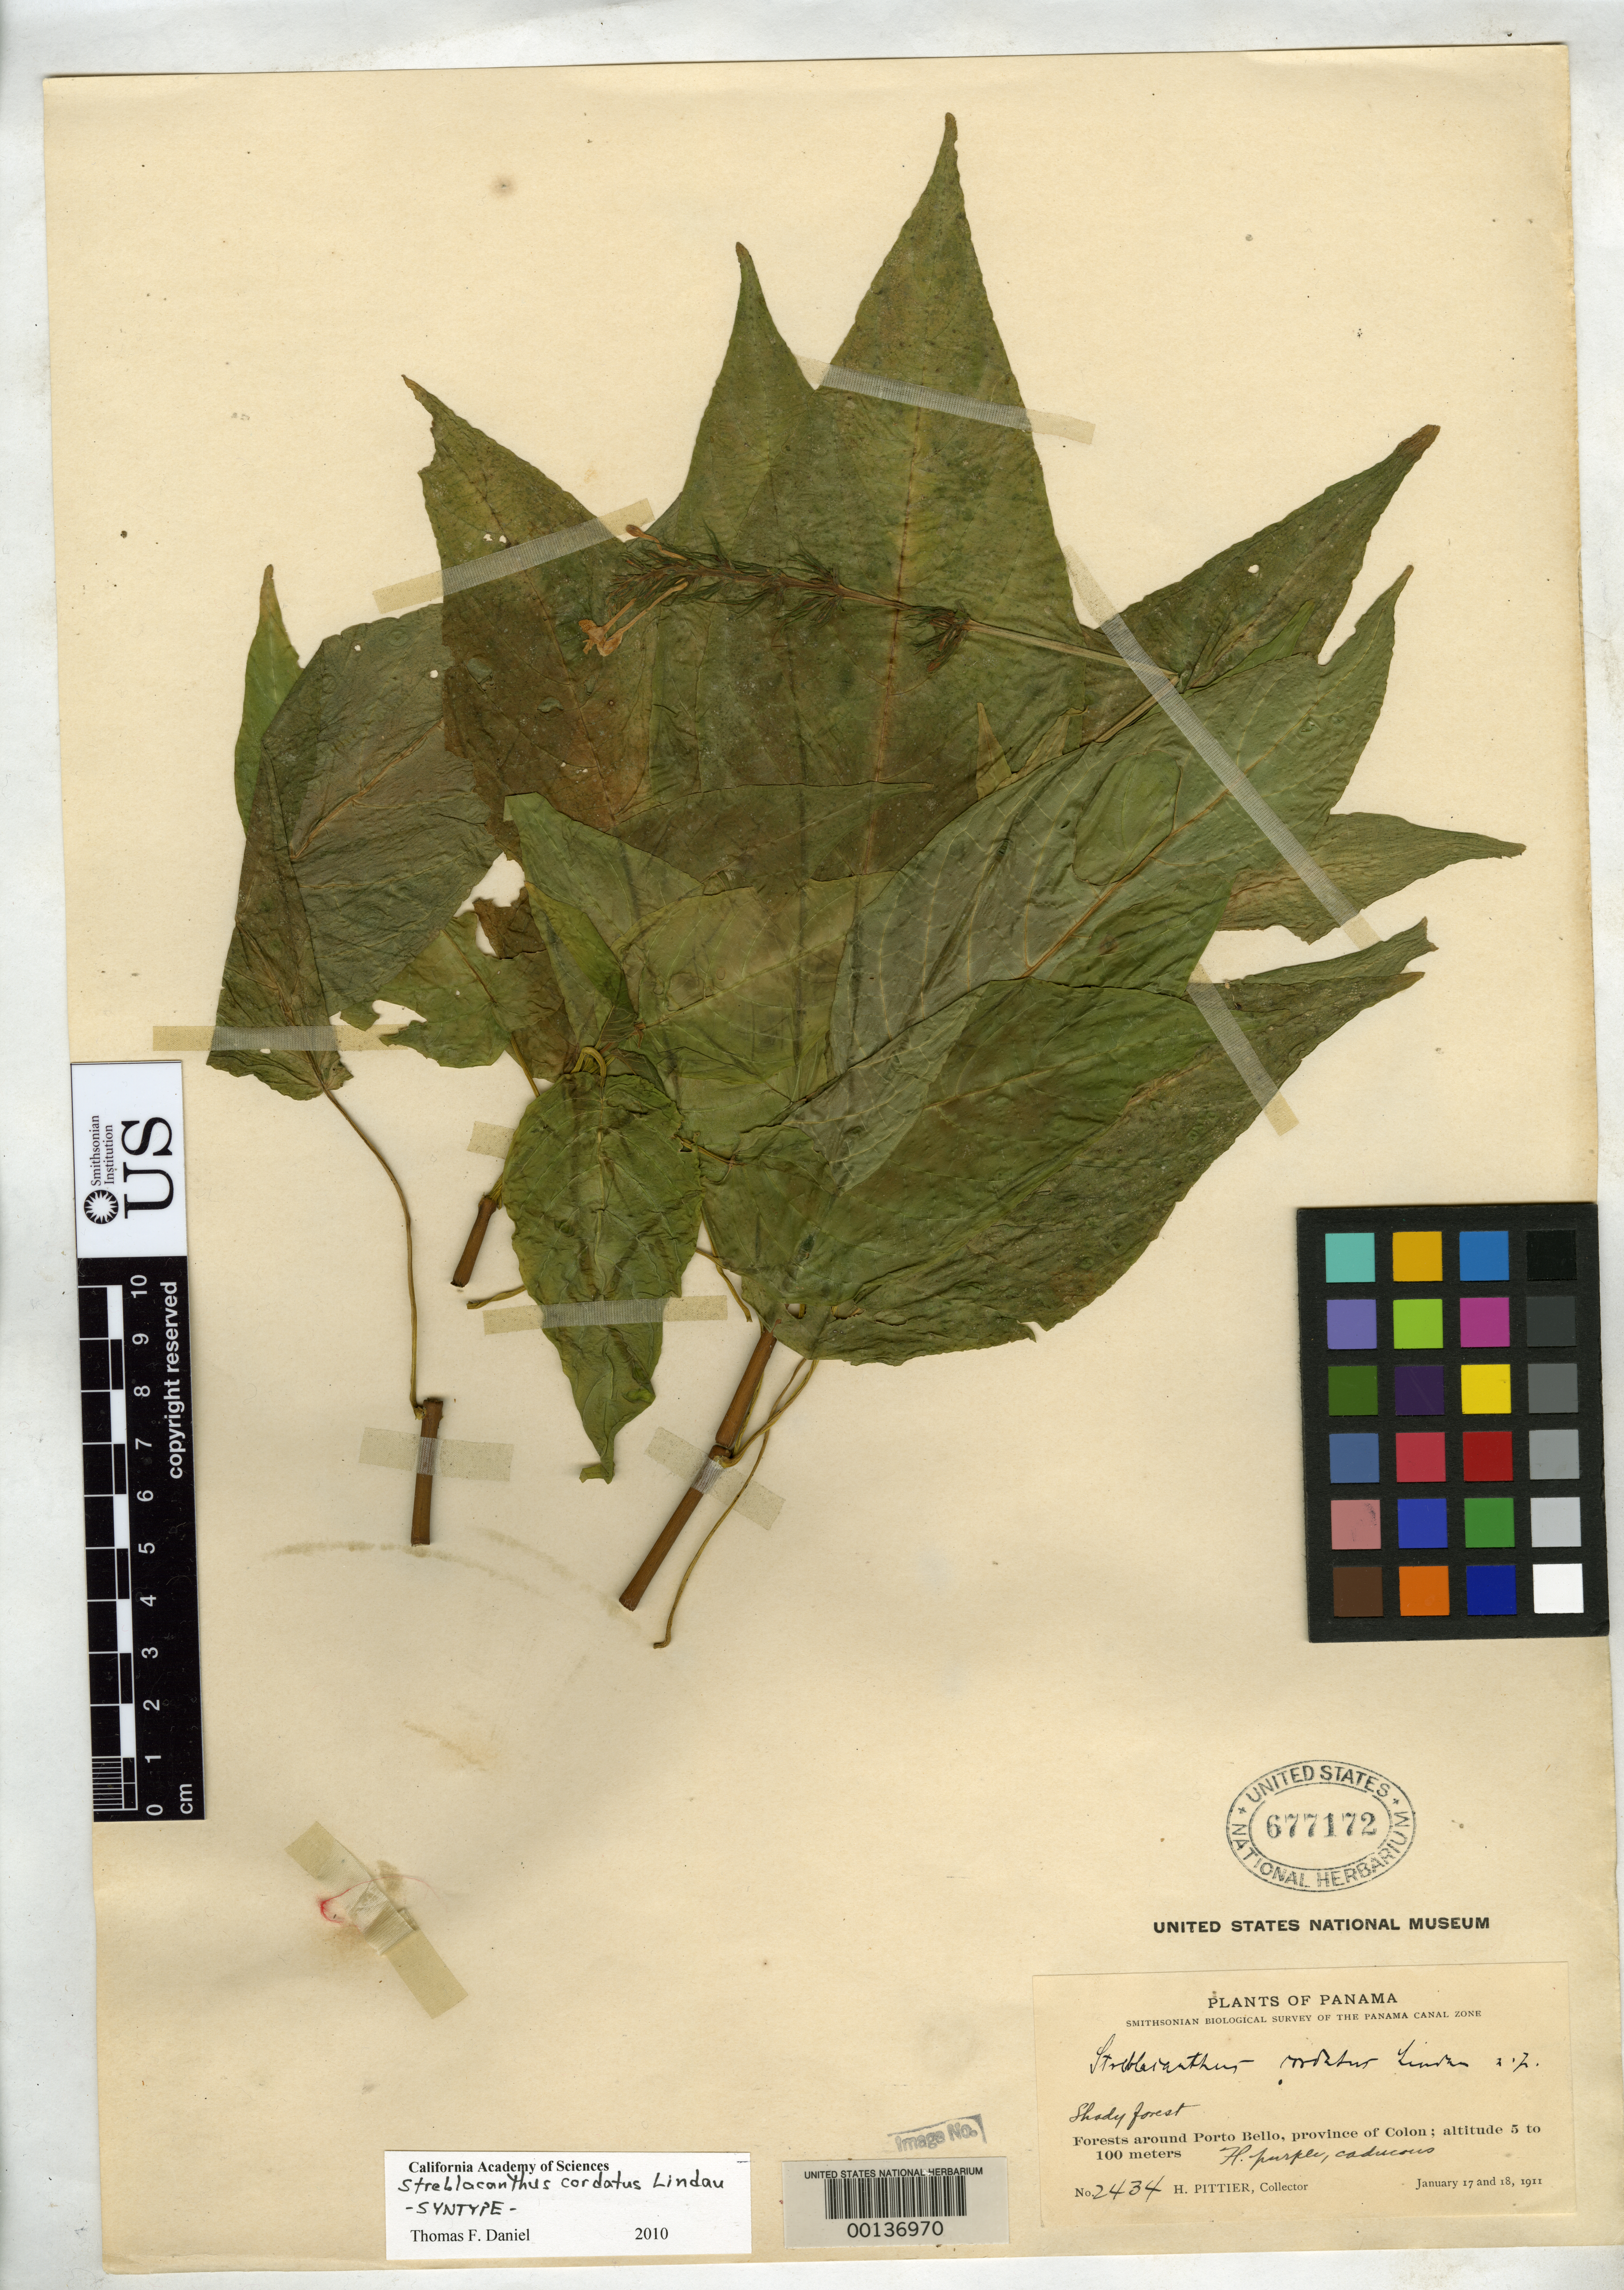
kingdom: Plantae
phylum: Tracheophyta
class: Magnoliopsida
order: Lamiales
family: Acanthaceae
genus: Streblacanthus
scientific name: Streblacanthus cordatus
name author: Lindau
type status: Syntype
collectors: H. F. Pittier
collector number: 2434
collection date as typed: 17 Jan 1911 to 18 Jan 1911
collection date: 1911-01-17/1911-01-18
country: Panama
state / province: Colón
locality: Forests around Portobello.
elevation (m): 5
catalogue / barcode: US 677172